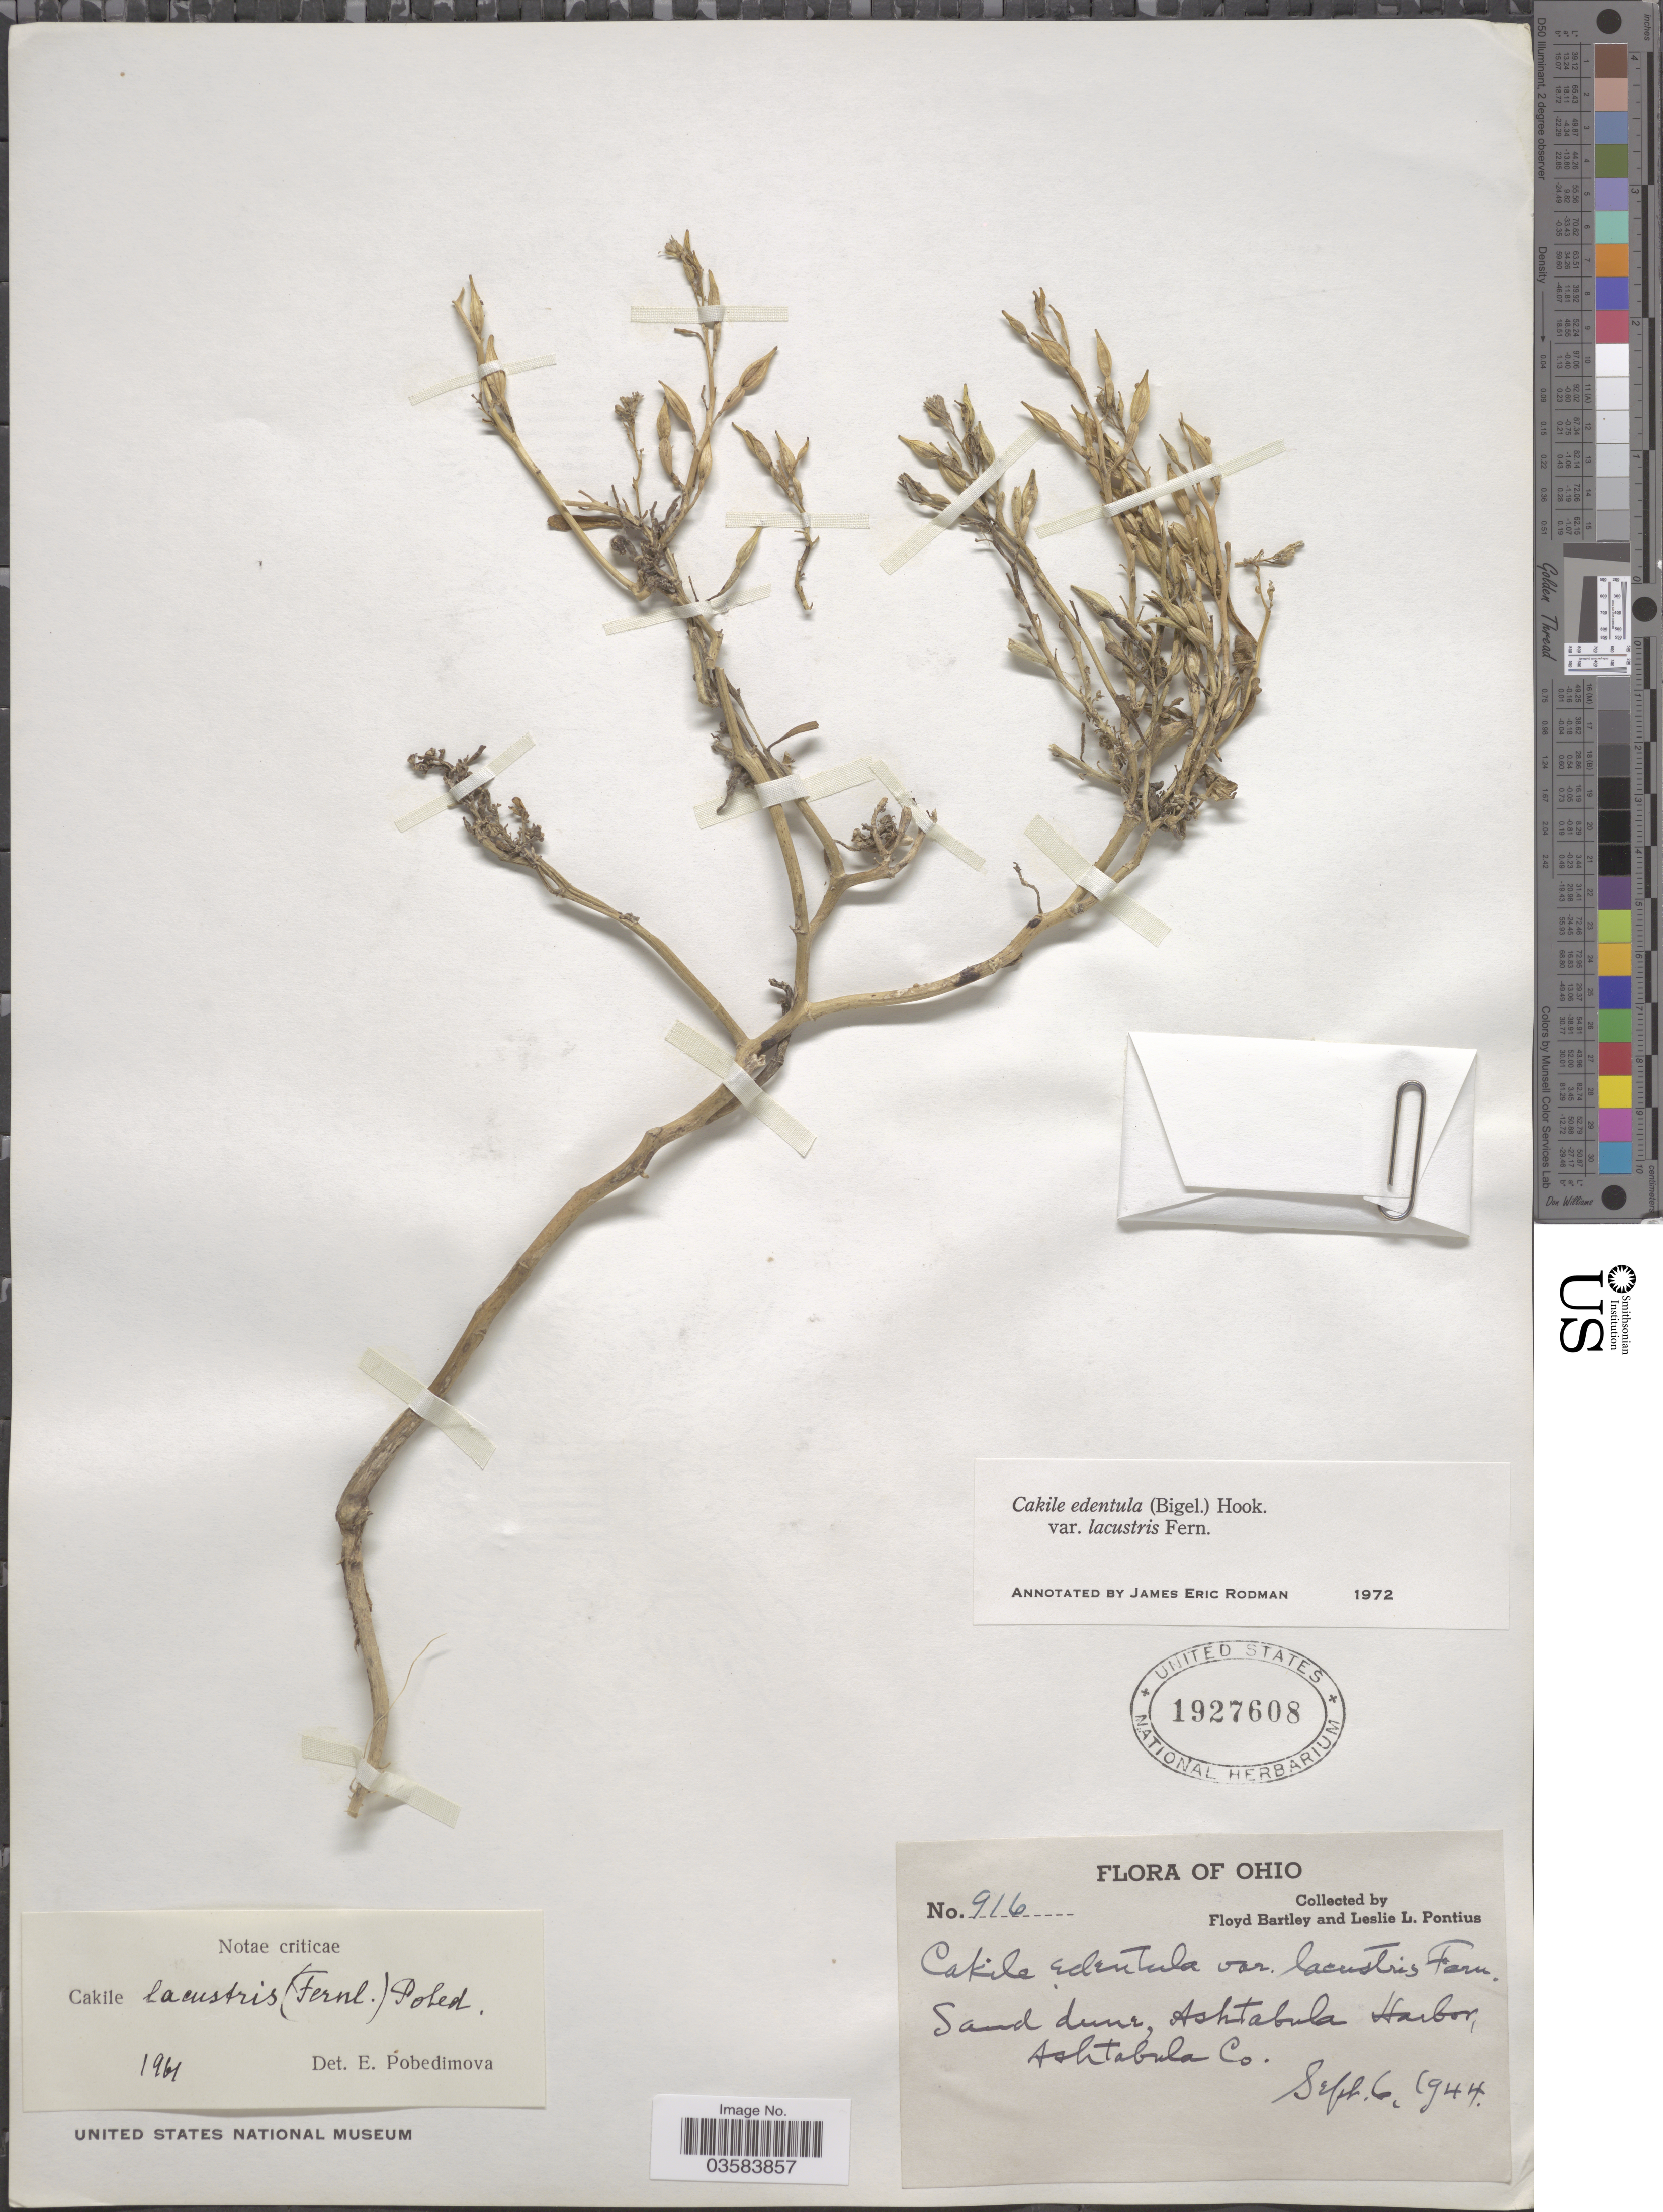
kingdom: Plantae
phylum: Tracheophyta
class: Magnoliopsida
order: Brassicales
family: Brassicaceae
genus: Cakile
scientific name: Cakile edentula var. lacustris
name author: Fernald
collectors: F. Bartley & L. Pontius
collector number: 916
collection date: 1944-09-06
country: United States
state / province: Ohio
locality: Sand dune, Ashtabula Harbor, Ashtabula Co.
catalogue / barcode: US 1927608